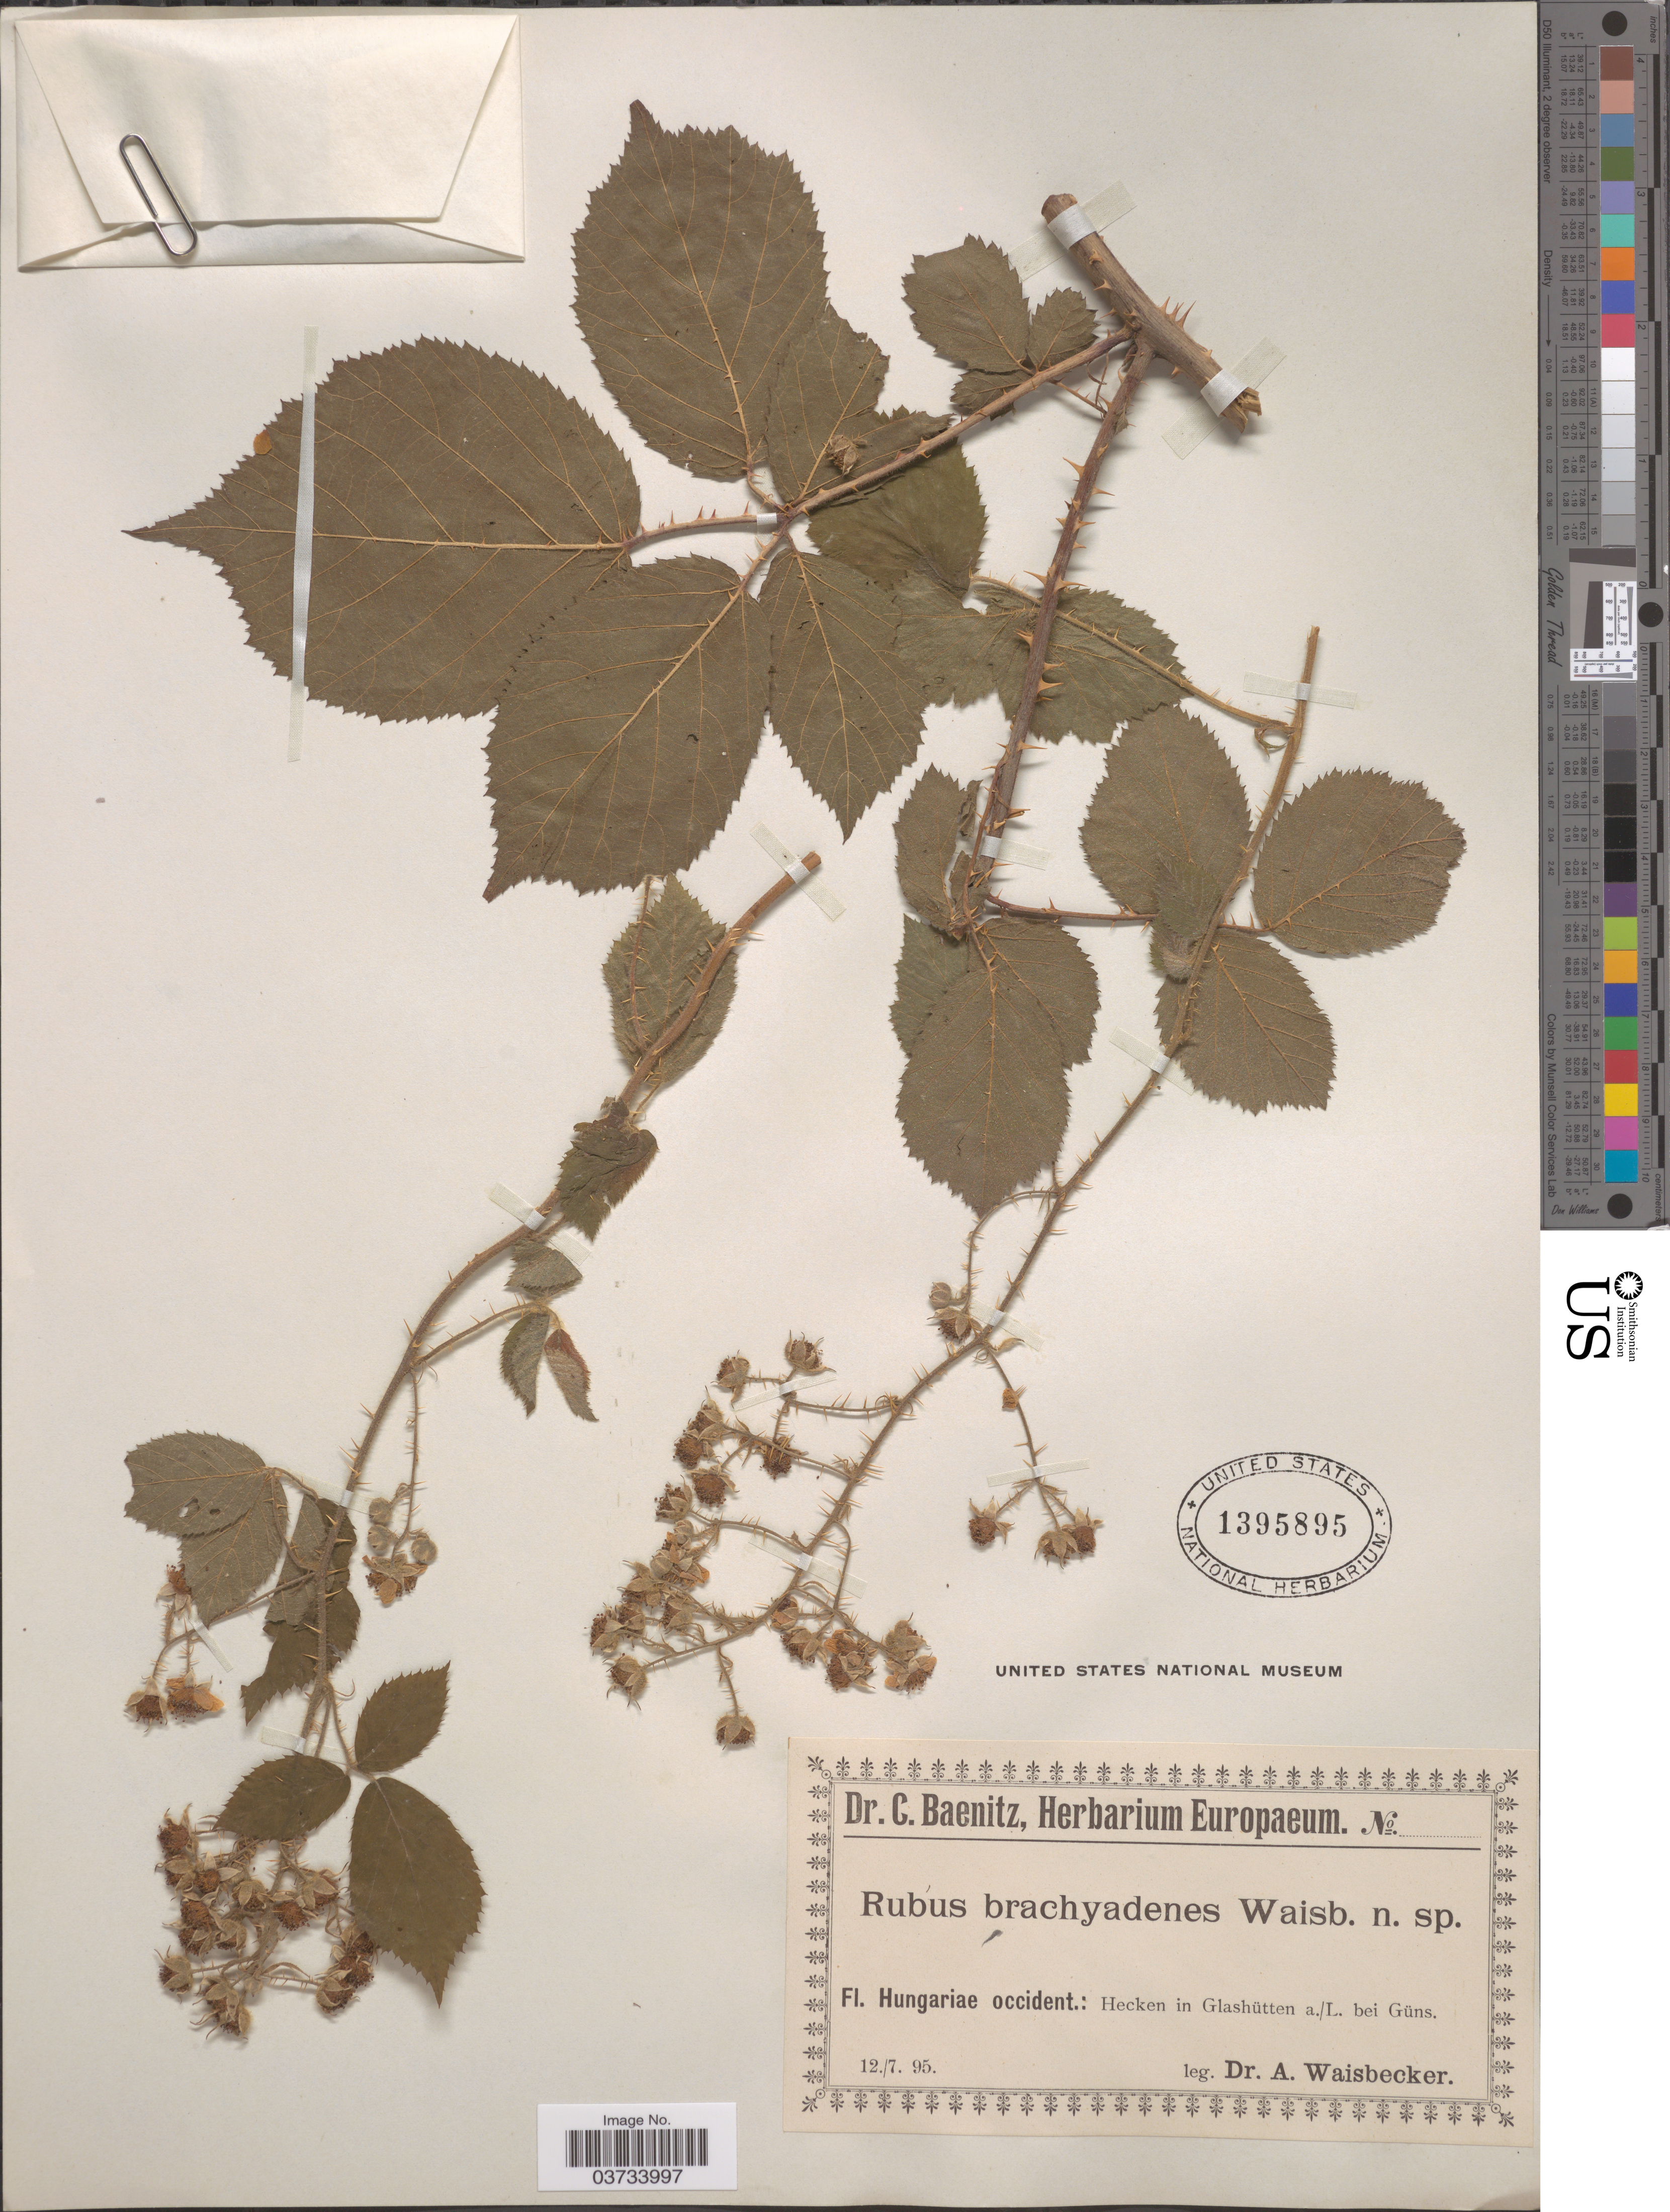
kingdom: Plantae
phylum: Tracheophyta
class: Magnoliopsida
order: Rosales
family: Rosaceae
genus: Rubus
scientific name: Rubus brachyadenes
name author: Waisb. ex Baen.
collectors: A. Waisbecker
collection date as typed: Transcribed d/m/y: 12/7/95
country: Hungary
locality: Hungariae occident.: Hecken in Glashütten a./L. bei Güns.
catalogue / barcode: US 1395895